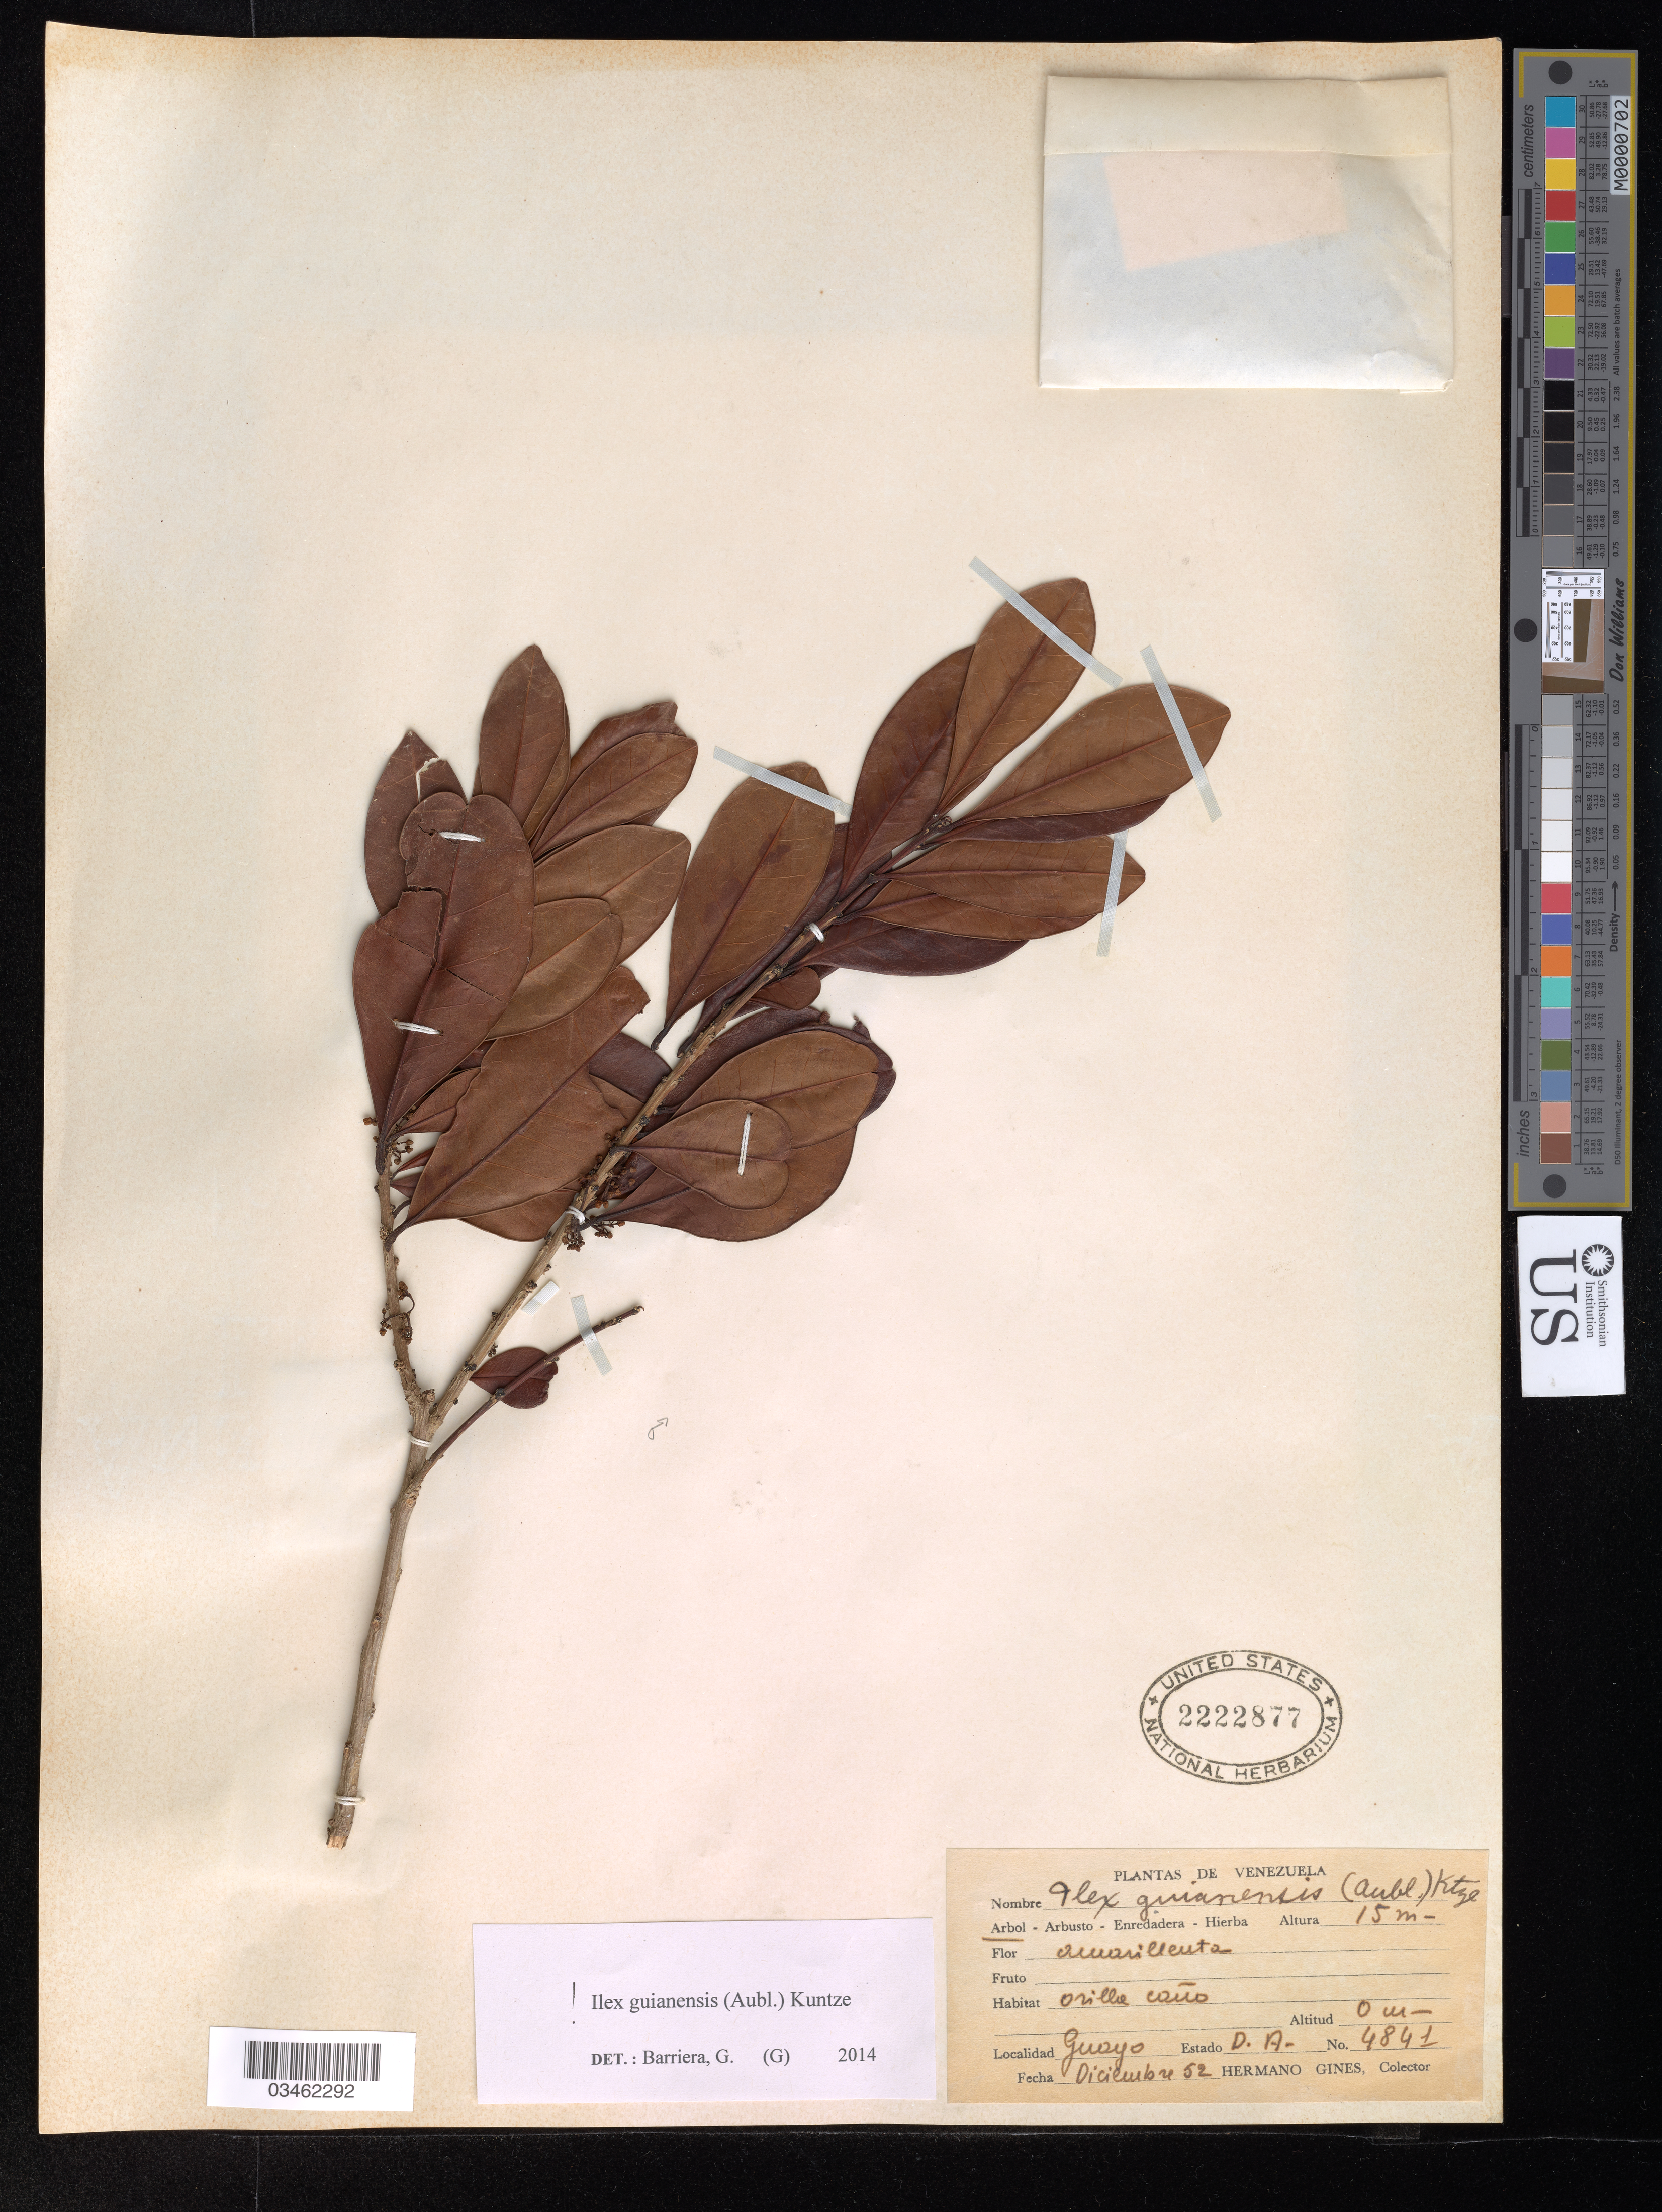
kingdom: Plantae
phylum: Tracheophyta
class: Magnoliopsida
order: Aquifoliales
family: Aquifoliaceae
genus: Ilex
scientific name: Ilex guianensis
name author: (Aubl.) Kuntze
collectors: H. Gines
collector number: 4841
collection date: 1952-12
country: Venezuela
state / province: Delta Amacuro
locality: Guayo Estado D. A.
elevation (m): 0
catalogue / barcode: US 2222877